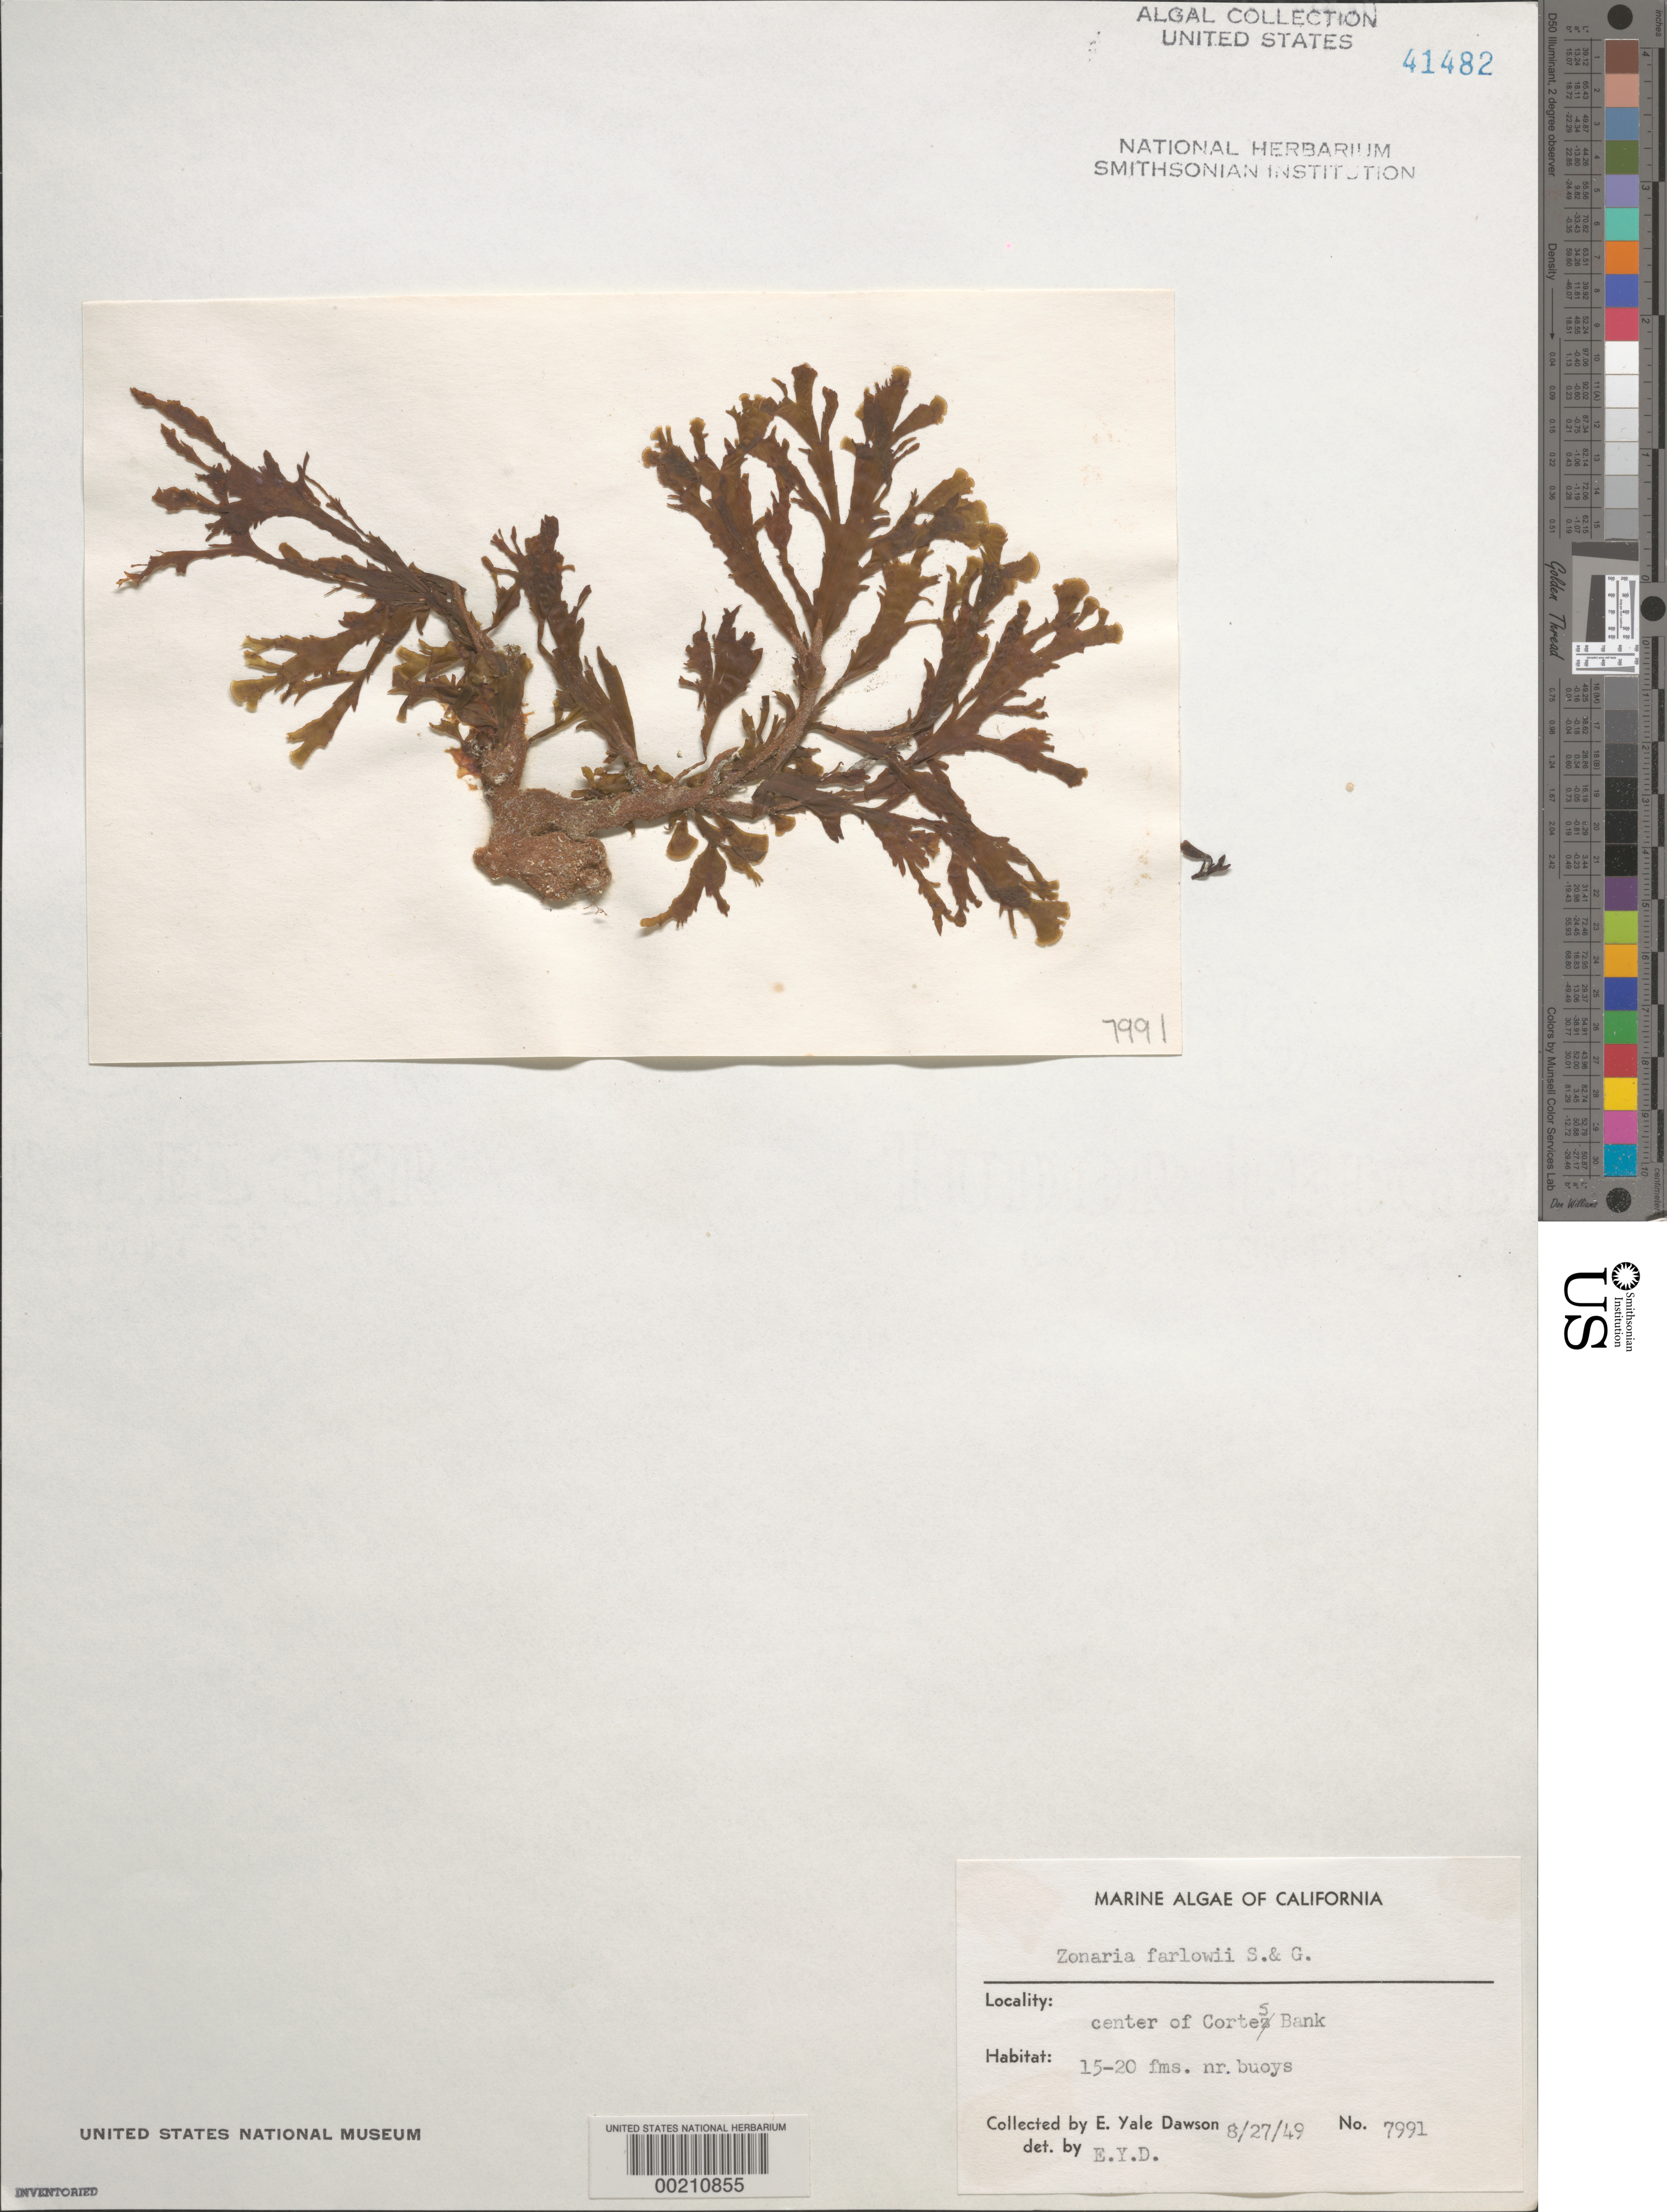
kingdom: Chromista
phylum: Ochrophyta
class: Phaeophyceae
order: Dictyotales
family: Dictyotaceae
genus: Zonaria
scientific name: Zonaria farlowii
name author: Setch. & N.L. Gardner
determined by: Dawson, E. Y.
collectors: E. Y. Dawson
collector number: EYD 7991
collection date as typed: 27 Aug 1949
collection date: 1949-08-27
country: United States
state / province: California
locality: Cortes Bank (Cortez Bank)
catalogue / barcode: US 41482